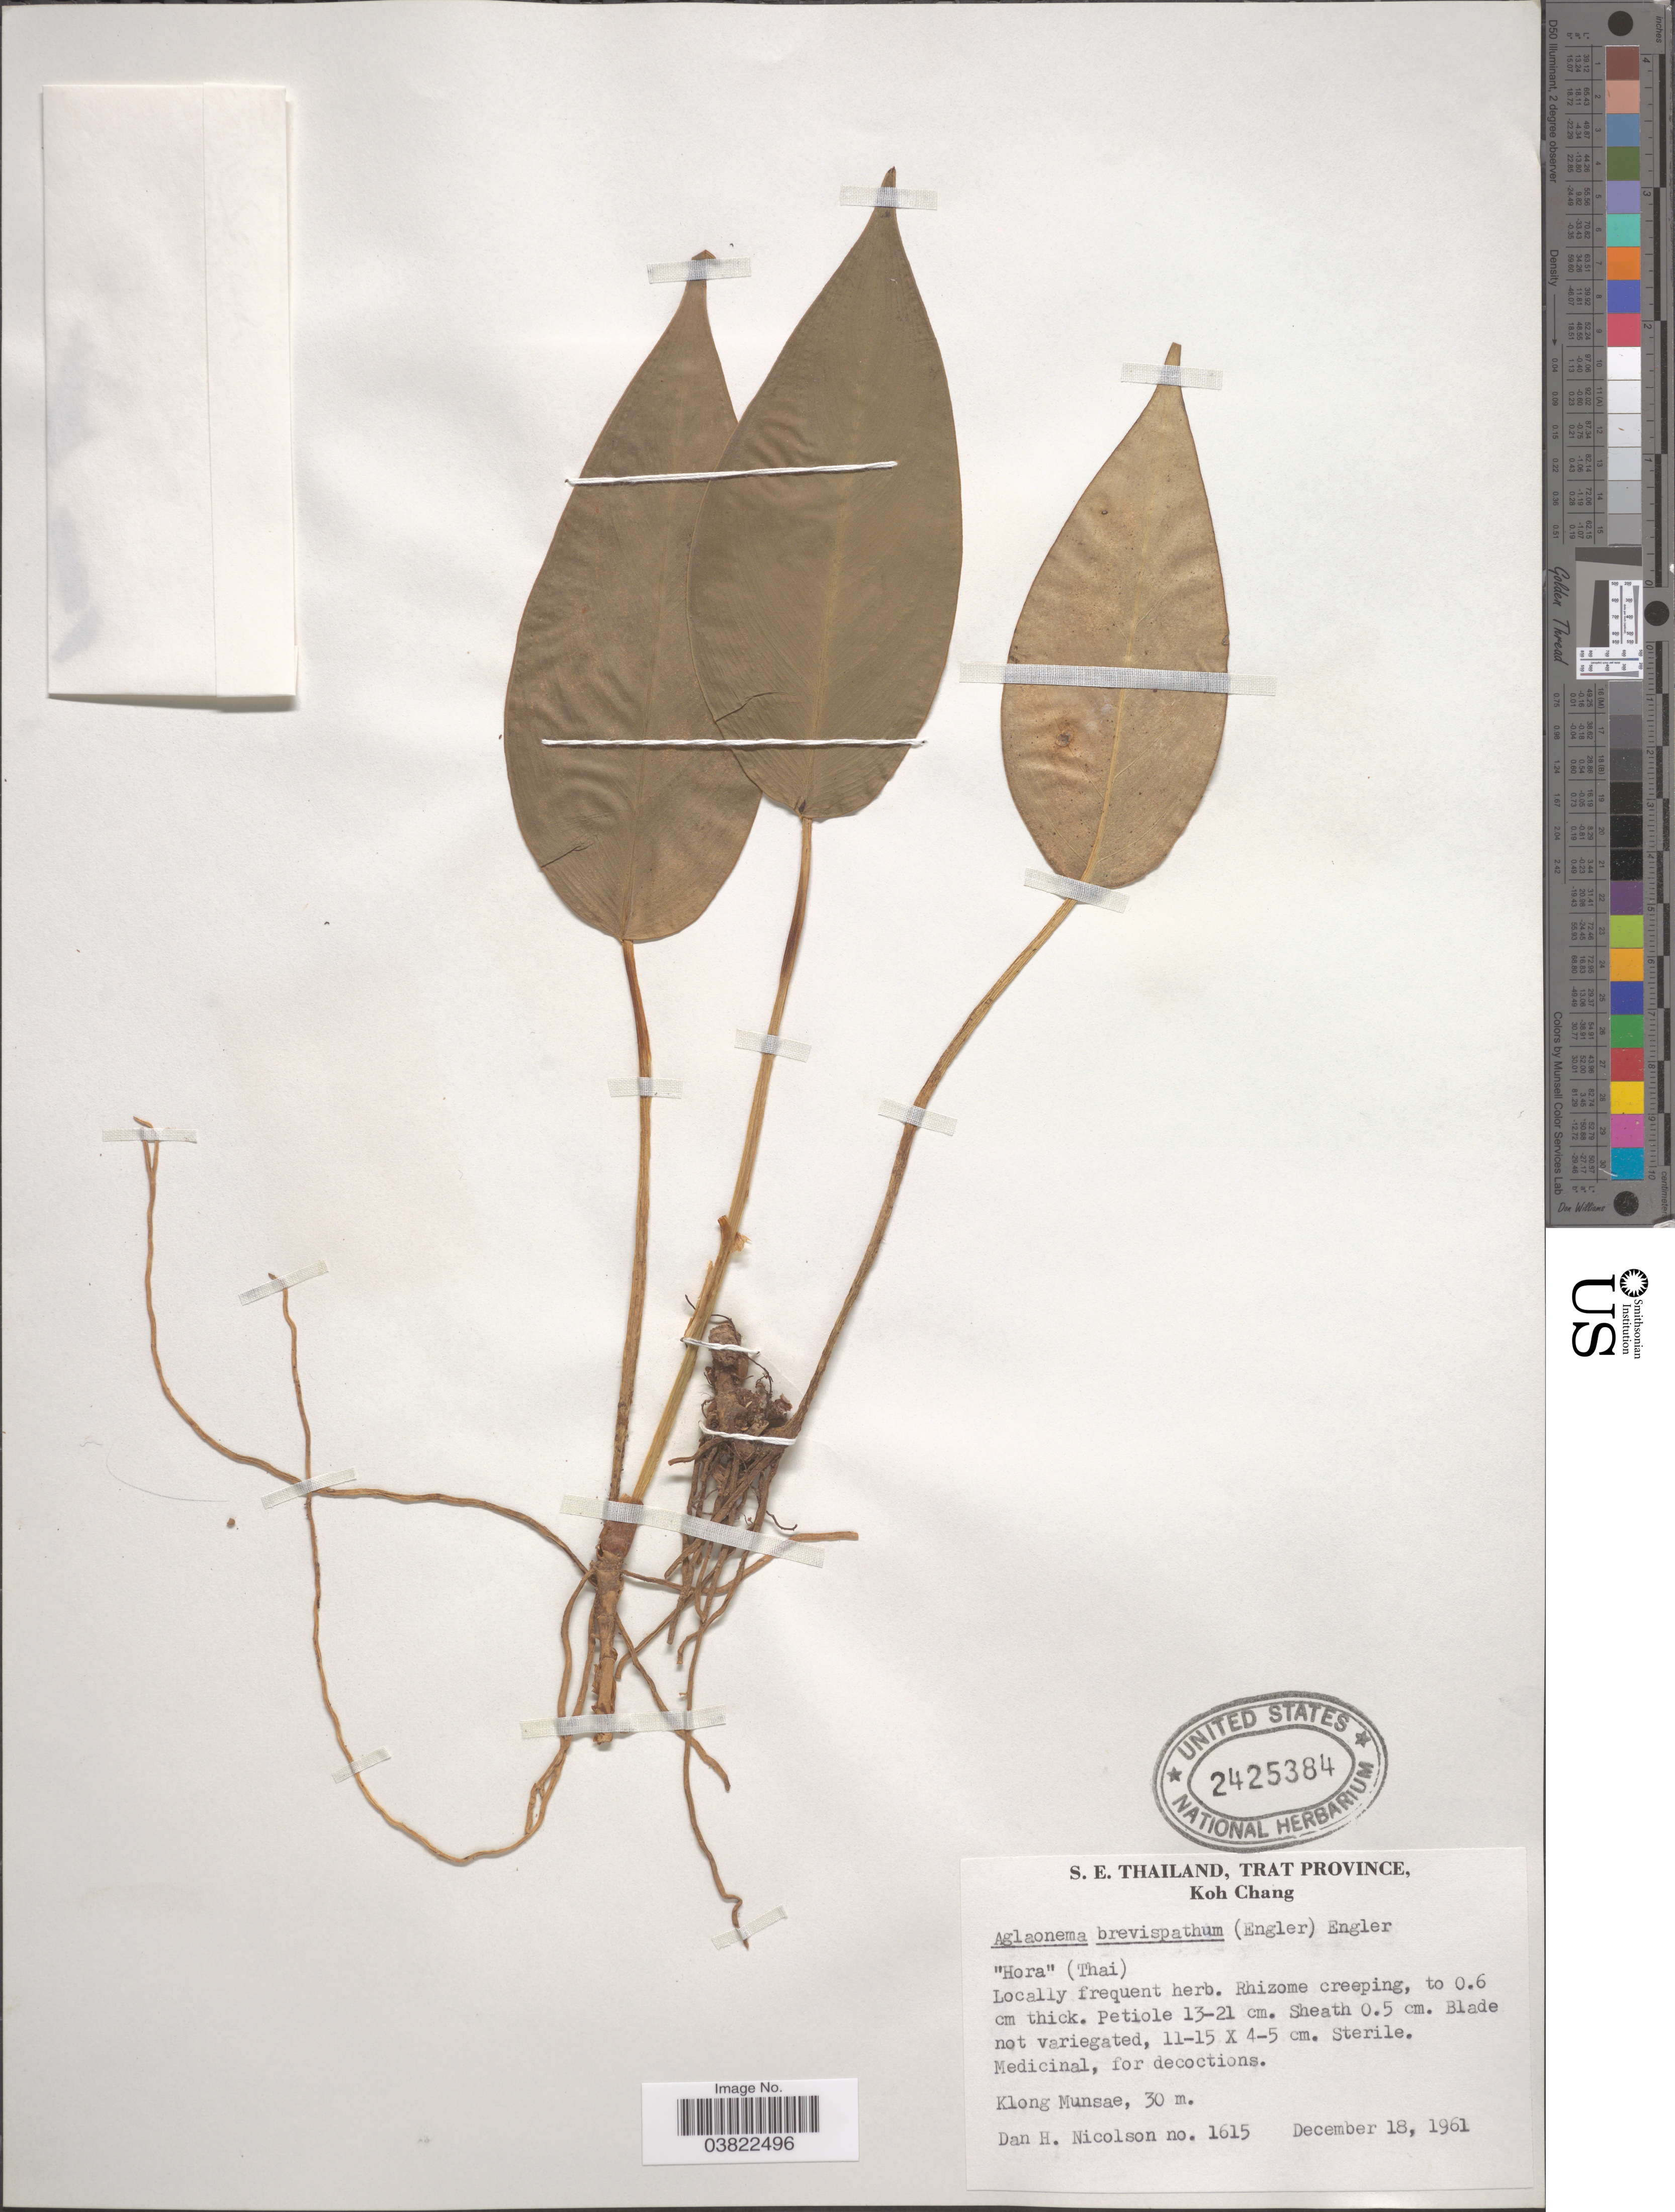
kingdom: Plantae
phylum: Tracheophyta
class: Liliopsida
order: Alismatales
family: Araceae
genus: Aglaonema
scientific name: Aglaonema brevispathum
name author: (Engl.) Engl.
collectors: D. H. Nicolson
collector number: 1615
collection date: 1961-12-18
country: Thailand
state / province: Trat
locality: S.E. Thailand. Koh Chang. Klong Munsae.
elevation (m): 30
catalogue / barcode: US 2425384